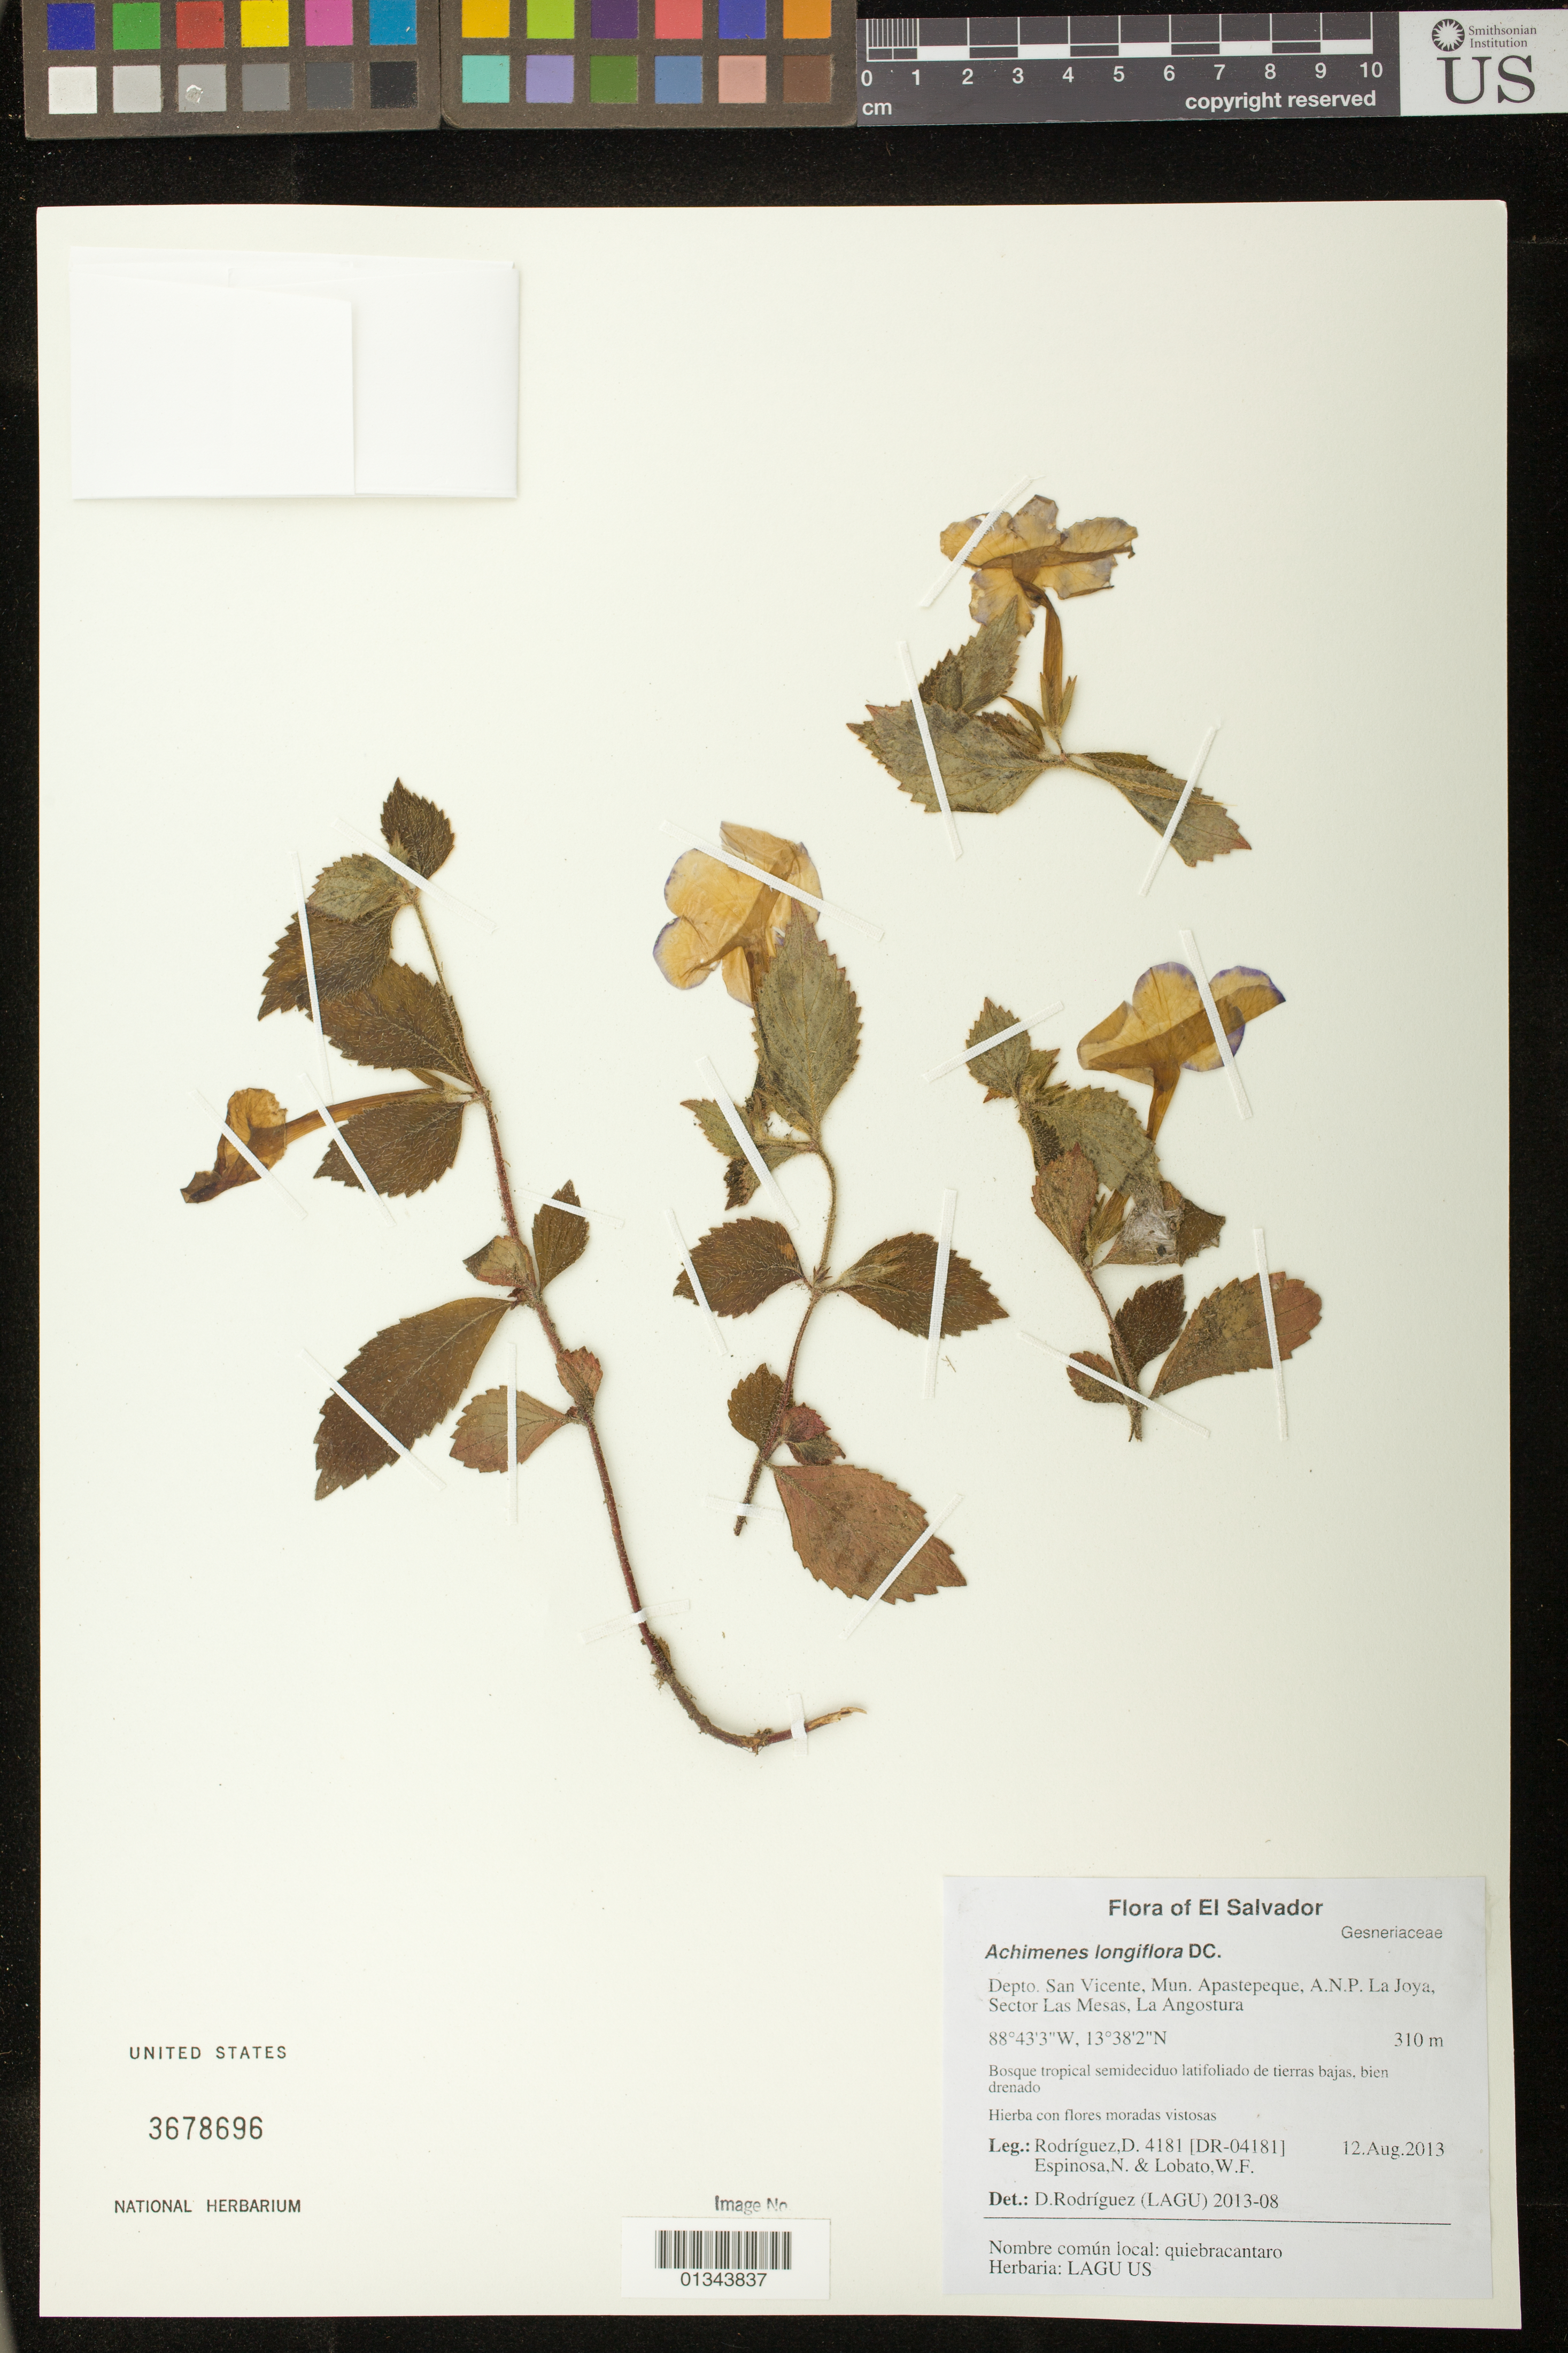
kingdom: Plantae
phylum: Tracheophyta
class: Magnoliopsida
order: Lamiales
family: Gesneriaceae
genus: Achimenes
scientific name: Achimenes longiflora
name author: DC.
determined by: Rodriguez, D.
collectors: D. Rodriguez, N. Espinosa & W. Lobato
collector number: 4181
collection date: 2013-08-12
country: El Salvador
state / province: San Vincente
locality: Apastepeque, A. N. P. La Joya, Sector Las Mesas, La Angostura.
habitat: Bosque tropcial semideciduo latifoliado de tierras bajas, bien drenado.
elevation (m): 310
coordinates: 13 38 2 N, 88 43 3 W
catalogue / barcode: US 3678696